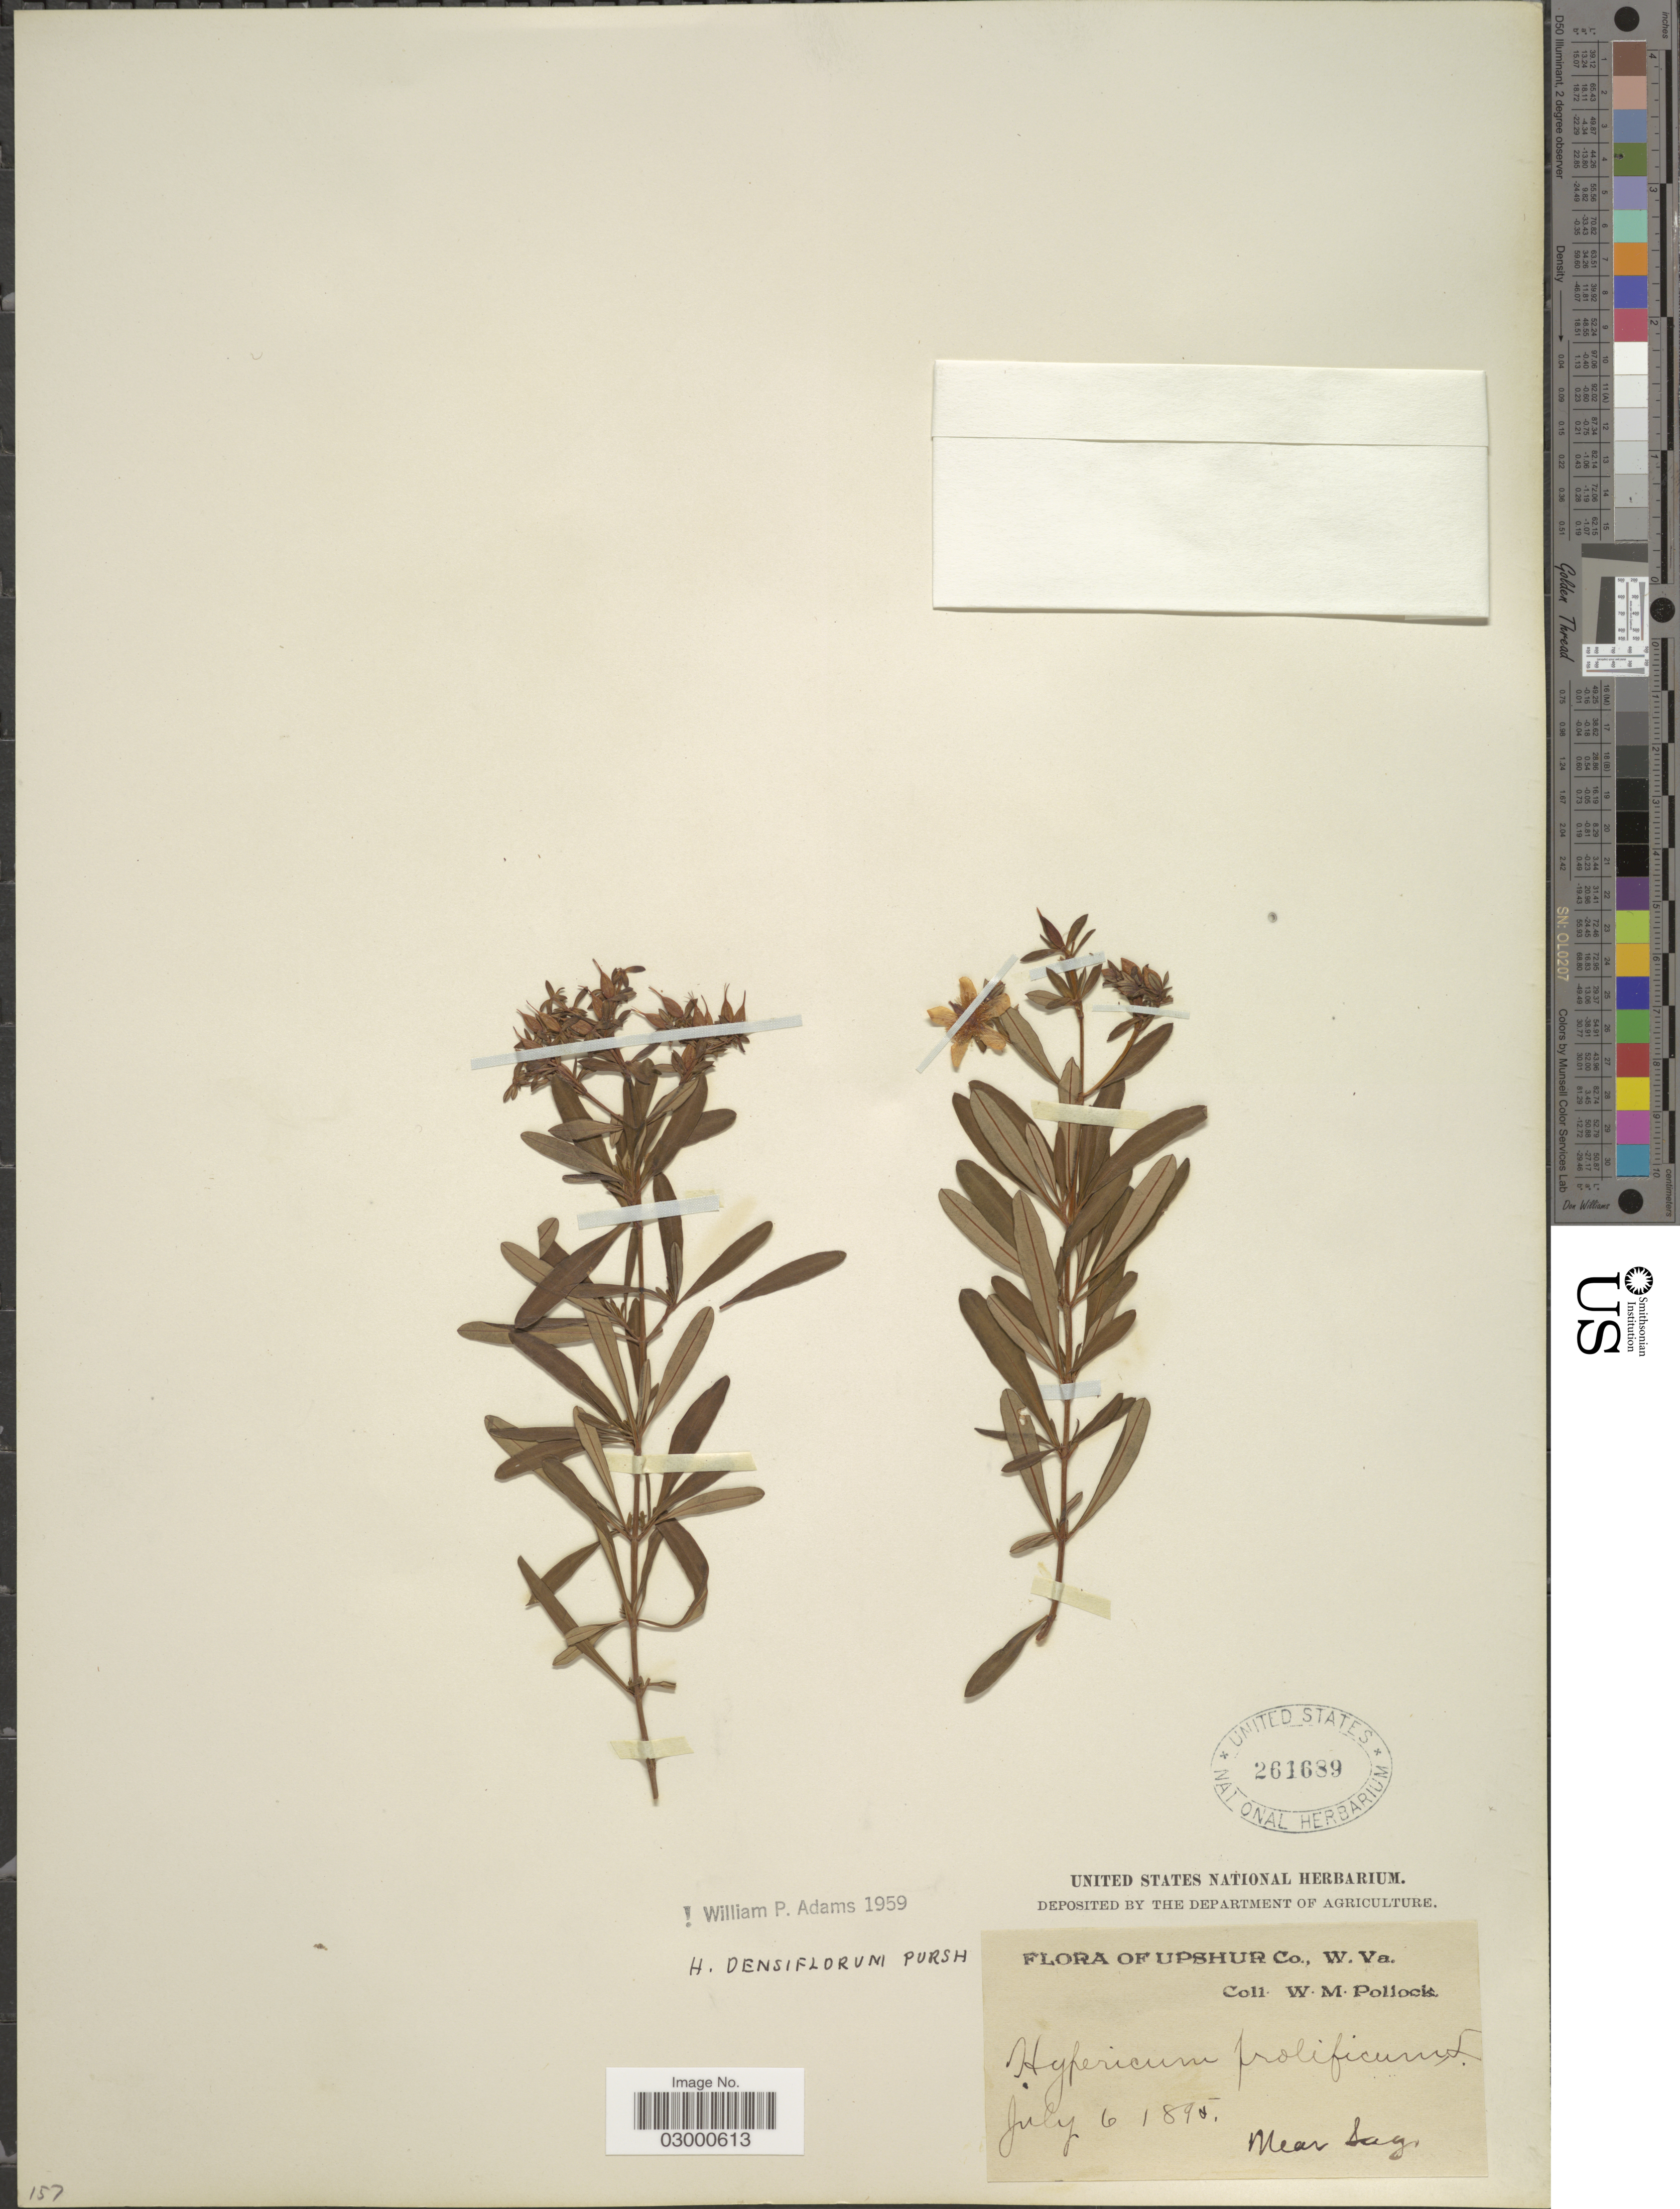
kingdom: Plantae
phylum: Tracheophyta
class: Magnoliopsida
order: Malpighiales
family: Hypericaceae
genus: Hypericum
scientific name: Hypericum densiflorum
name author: Pursh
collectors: W. M. Pollock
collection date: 1895-07-06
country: United States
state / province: West Virginia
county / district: Upshur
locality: Near Sag.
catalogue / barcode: US 261689